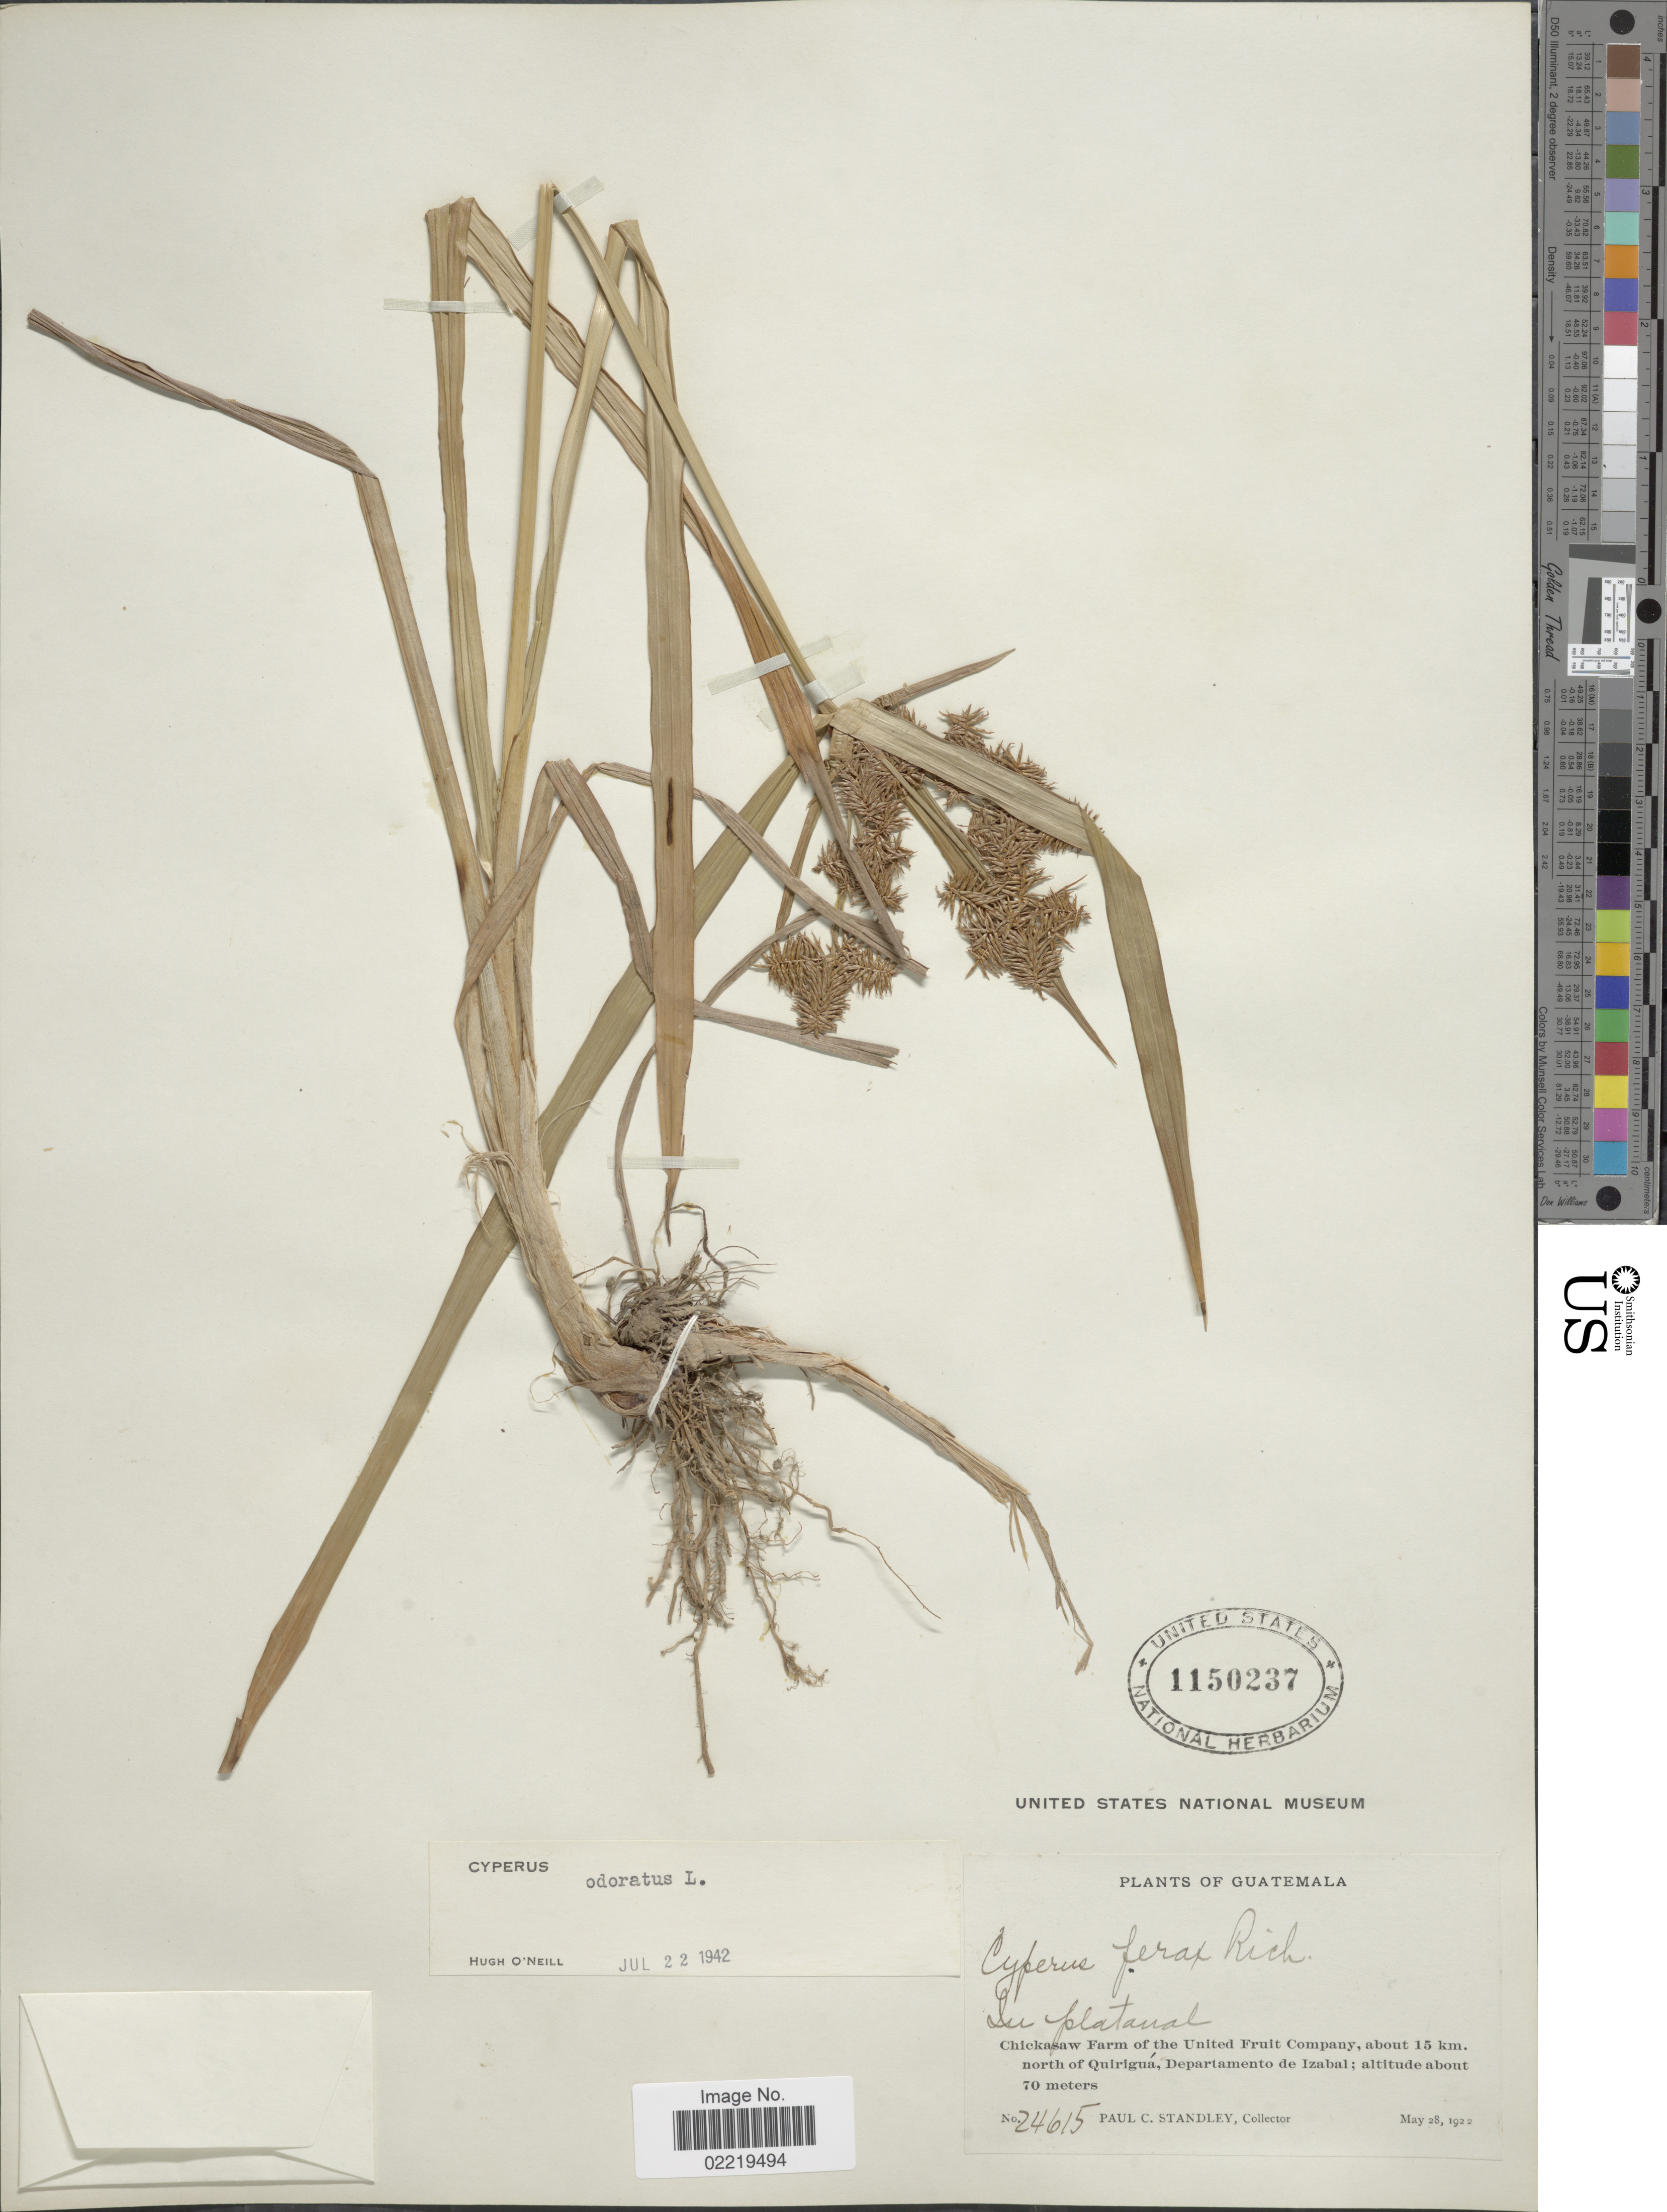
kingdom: Plantae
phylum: Tracheophyta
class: Liliopsida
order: Poales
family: Cyperaceae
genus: Cyperus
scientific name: Cyperus odoratus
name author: L.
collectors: P. C. Standley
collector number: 24615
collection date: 1922-05-28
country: Guatemala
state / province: Izabal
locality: Chickasaw Farm of the United Fruit Company, about 15 km. north of Quiriguá.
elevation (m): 70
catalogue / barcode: US 1150237